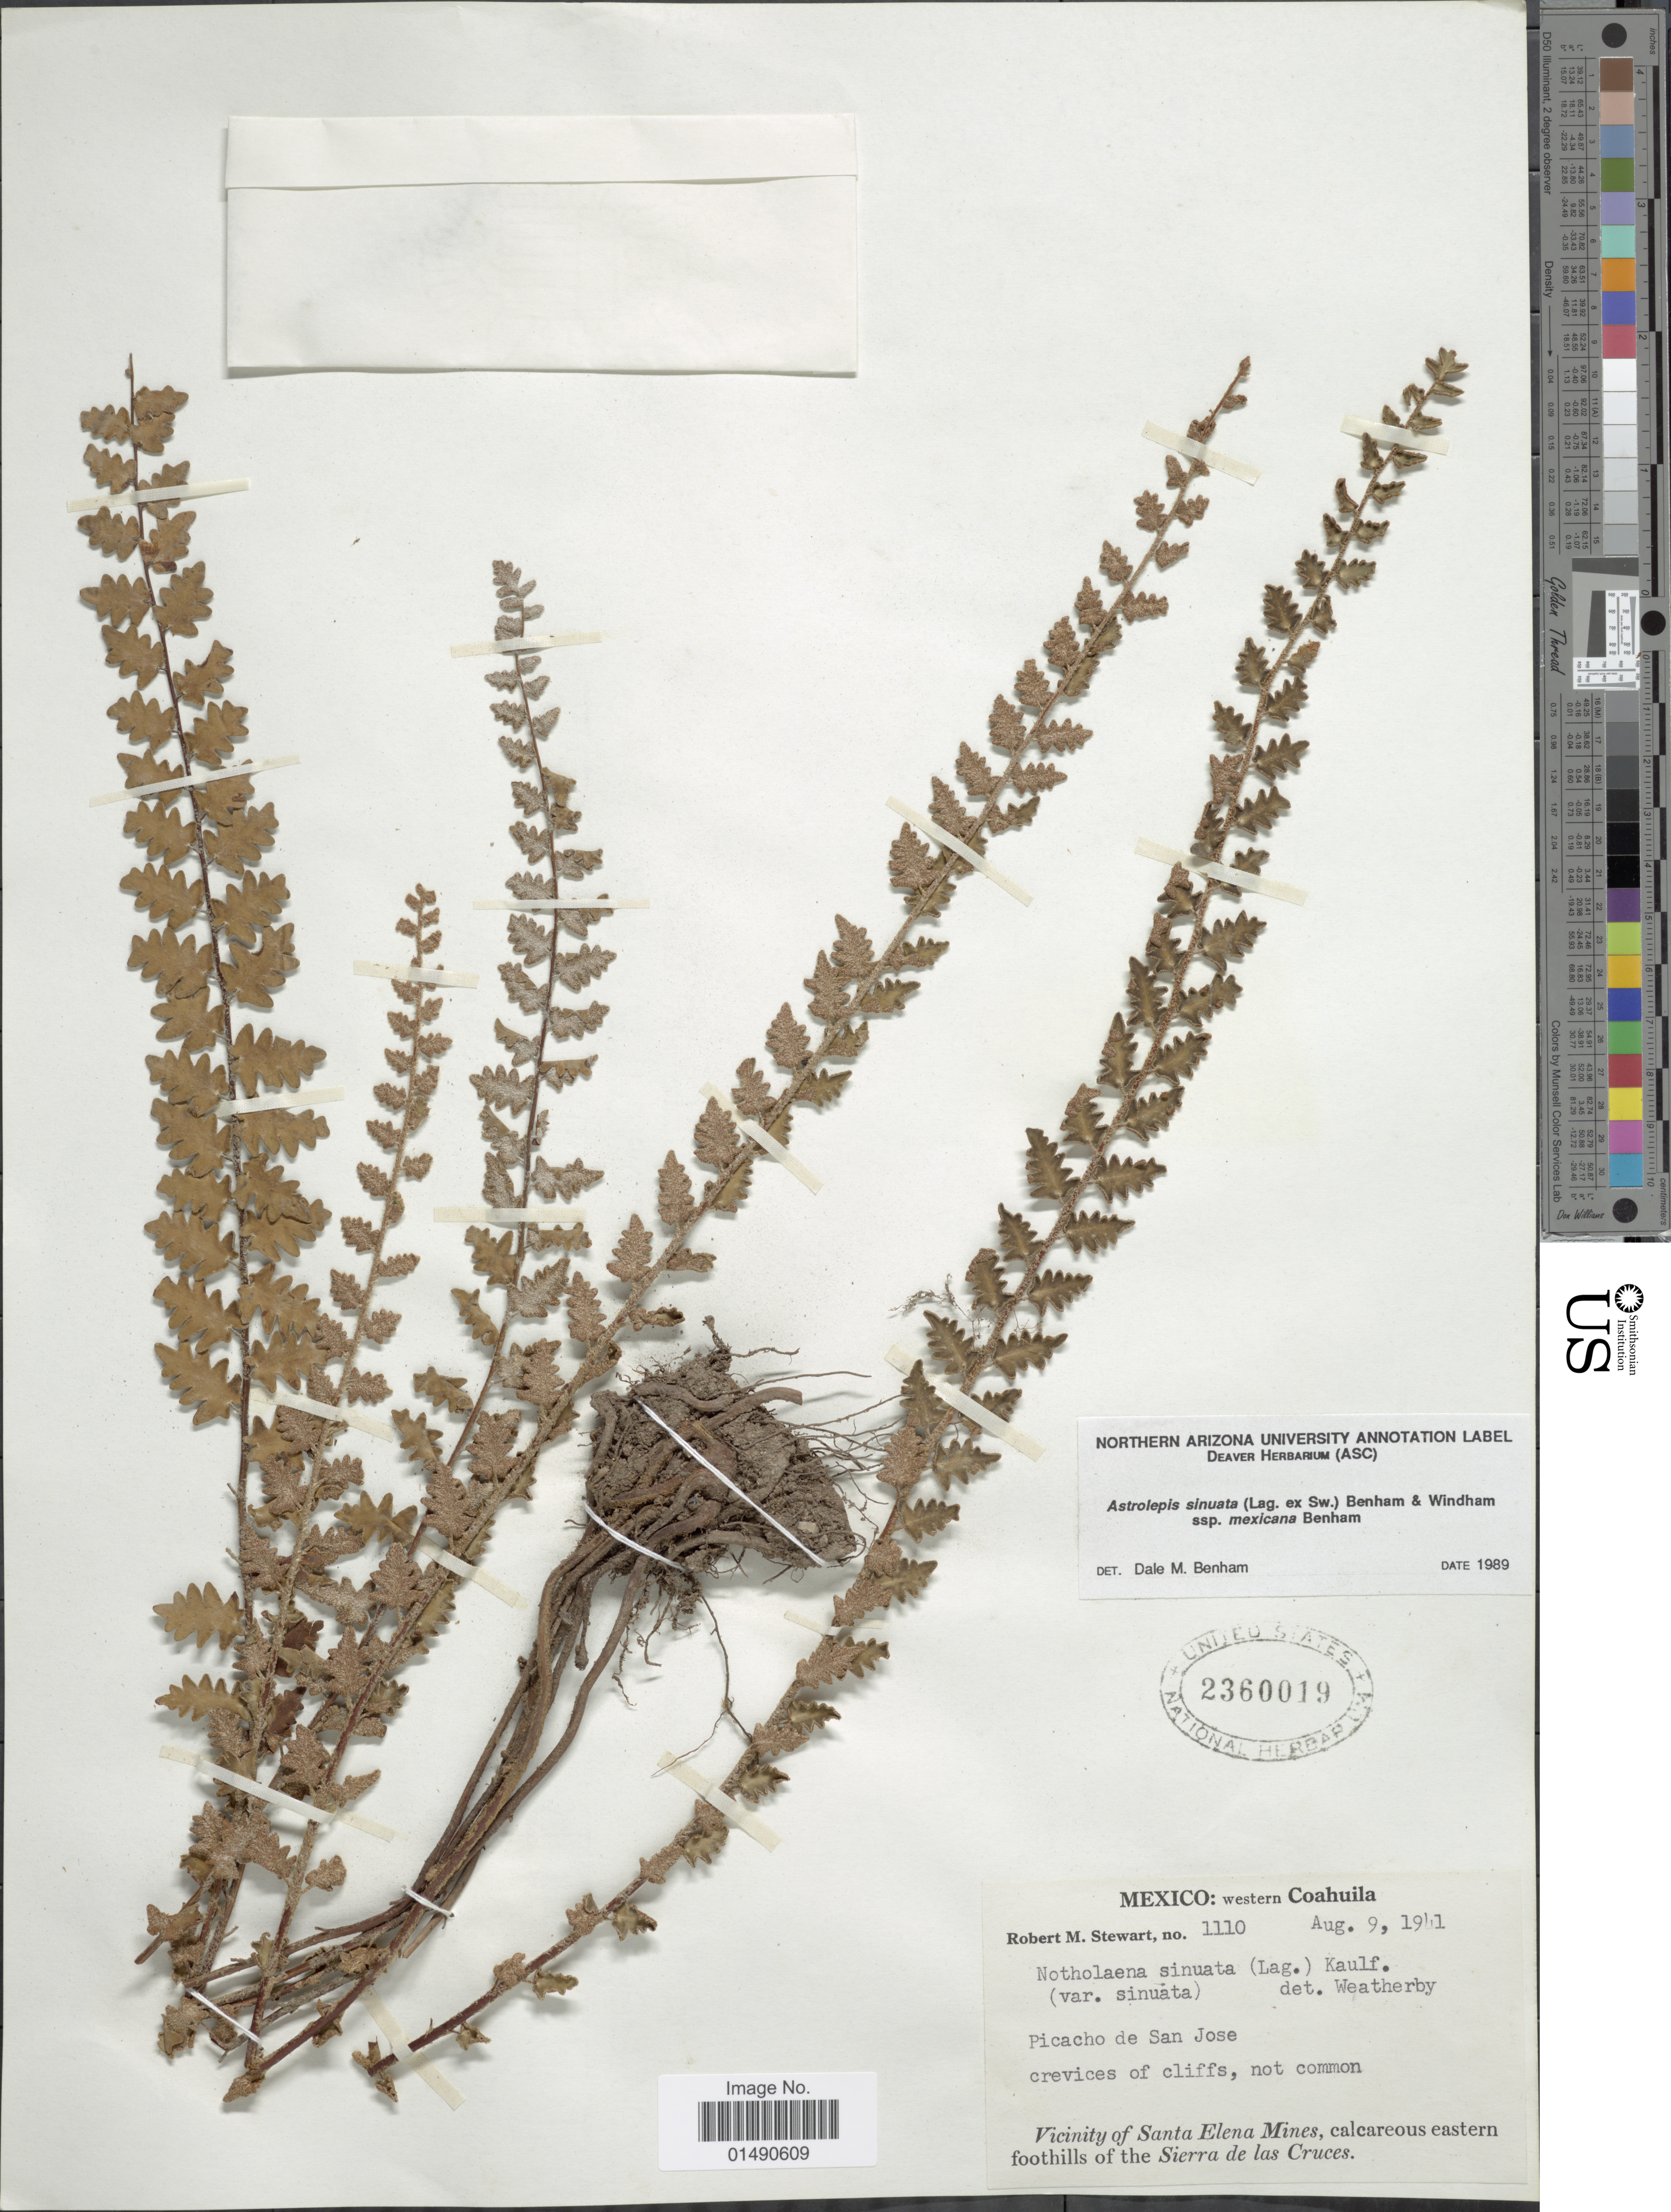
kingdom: Plantae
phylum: Tracheophyta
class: Polypodiopsida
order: Polypodiales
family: Pteridaceae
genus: Astrolepis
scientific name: Astrolepis sinuata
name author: (Lag. ex Sw.) D.M. Benham & Windham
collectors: R. M. Stewart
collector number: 1110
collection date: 1941-08-09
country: Mexico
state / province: Coahuila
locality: Western Coahuila, Picacho de San Jose, Vicinity of Santa Elena Mines, calcareous eastern foothills of the Sierra de las Cruces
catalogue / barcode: US 2360019